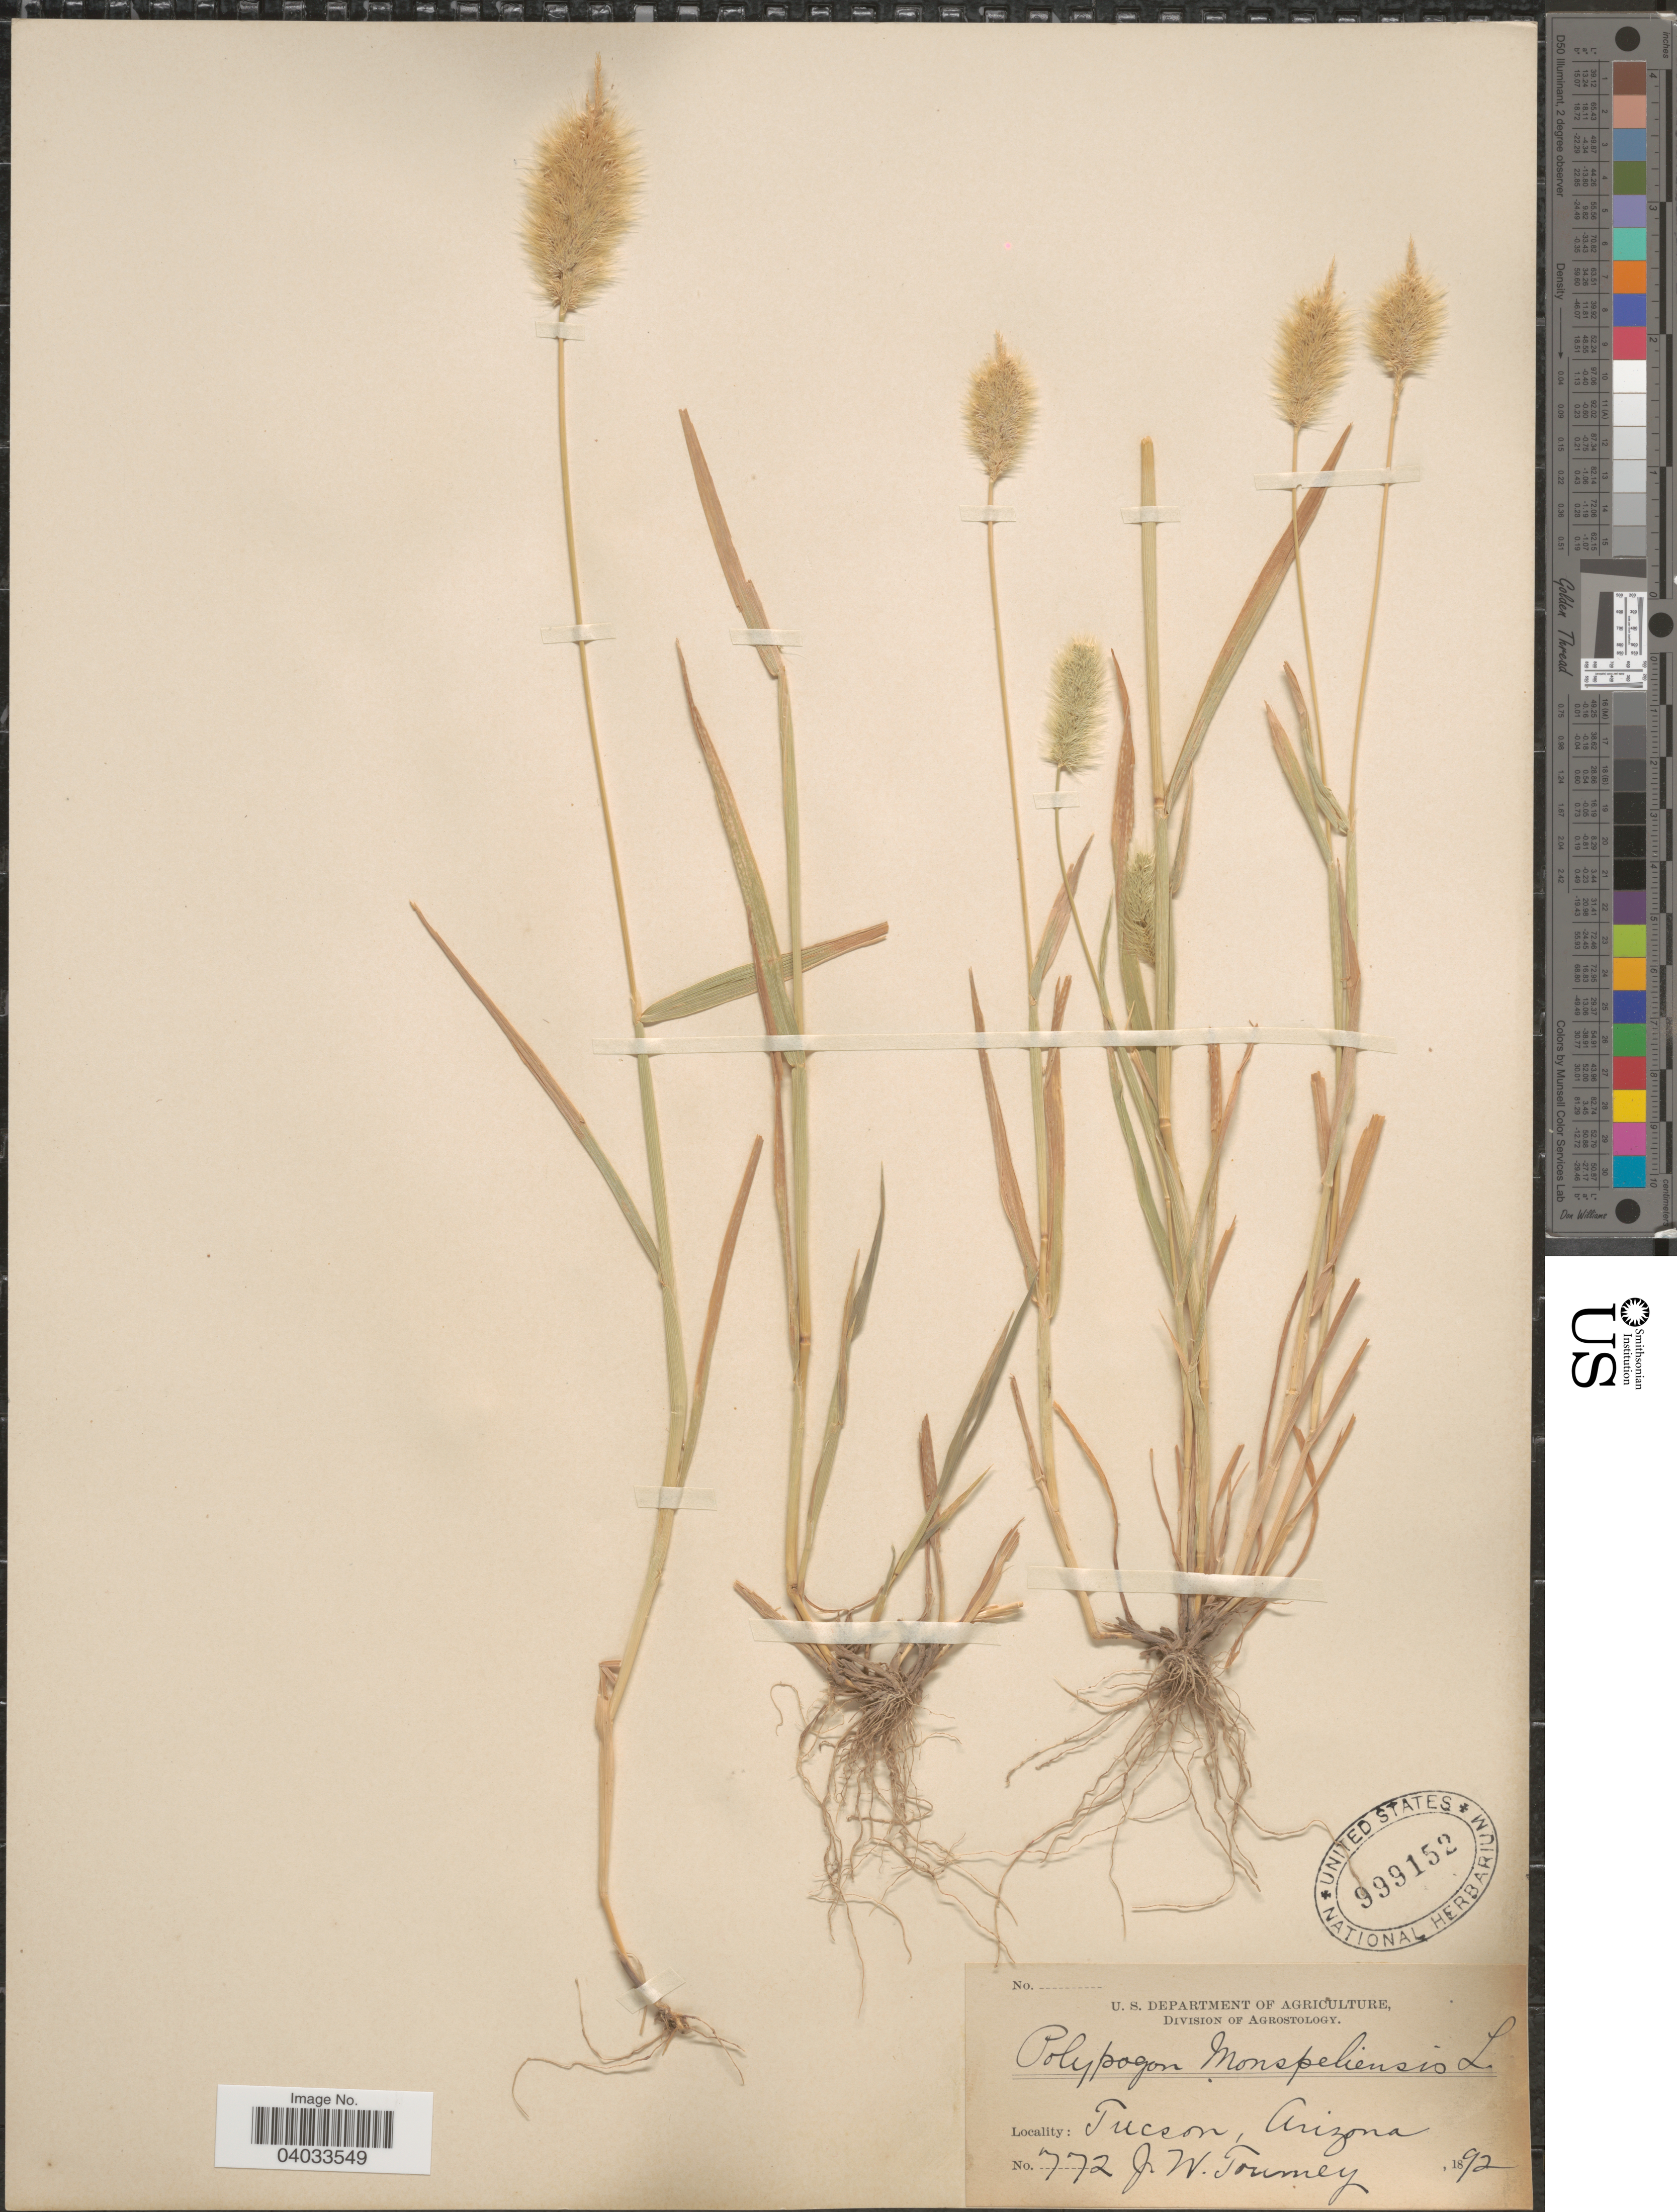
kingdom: Plantae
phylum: Tracheophyta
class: Liliopsida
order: Poales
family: Poaceae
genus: Polypogon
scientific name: Polypogon monspeliensis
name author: (L.) Desf.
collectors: J. W. Toumey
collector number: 772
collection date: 1892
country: United States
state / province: Arizona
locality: Tucson.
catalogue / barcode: US 999152